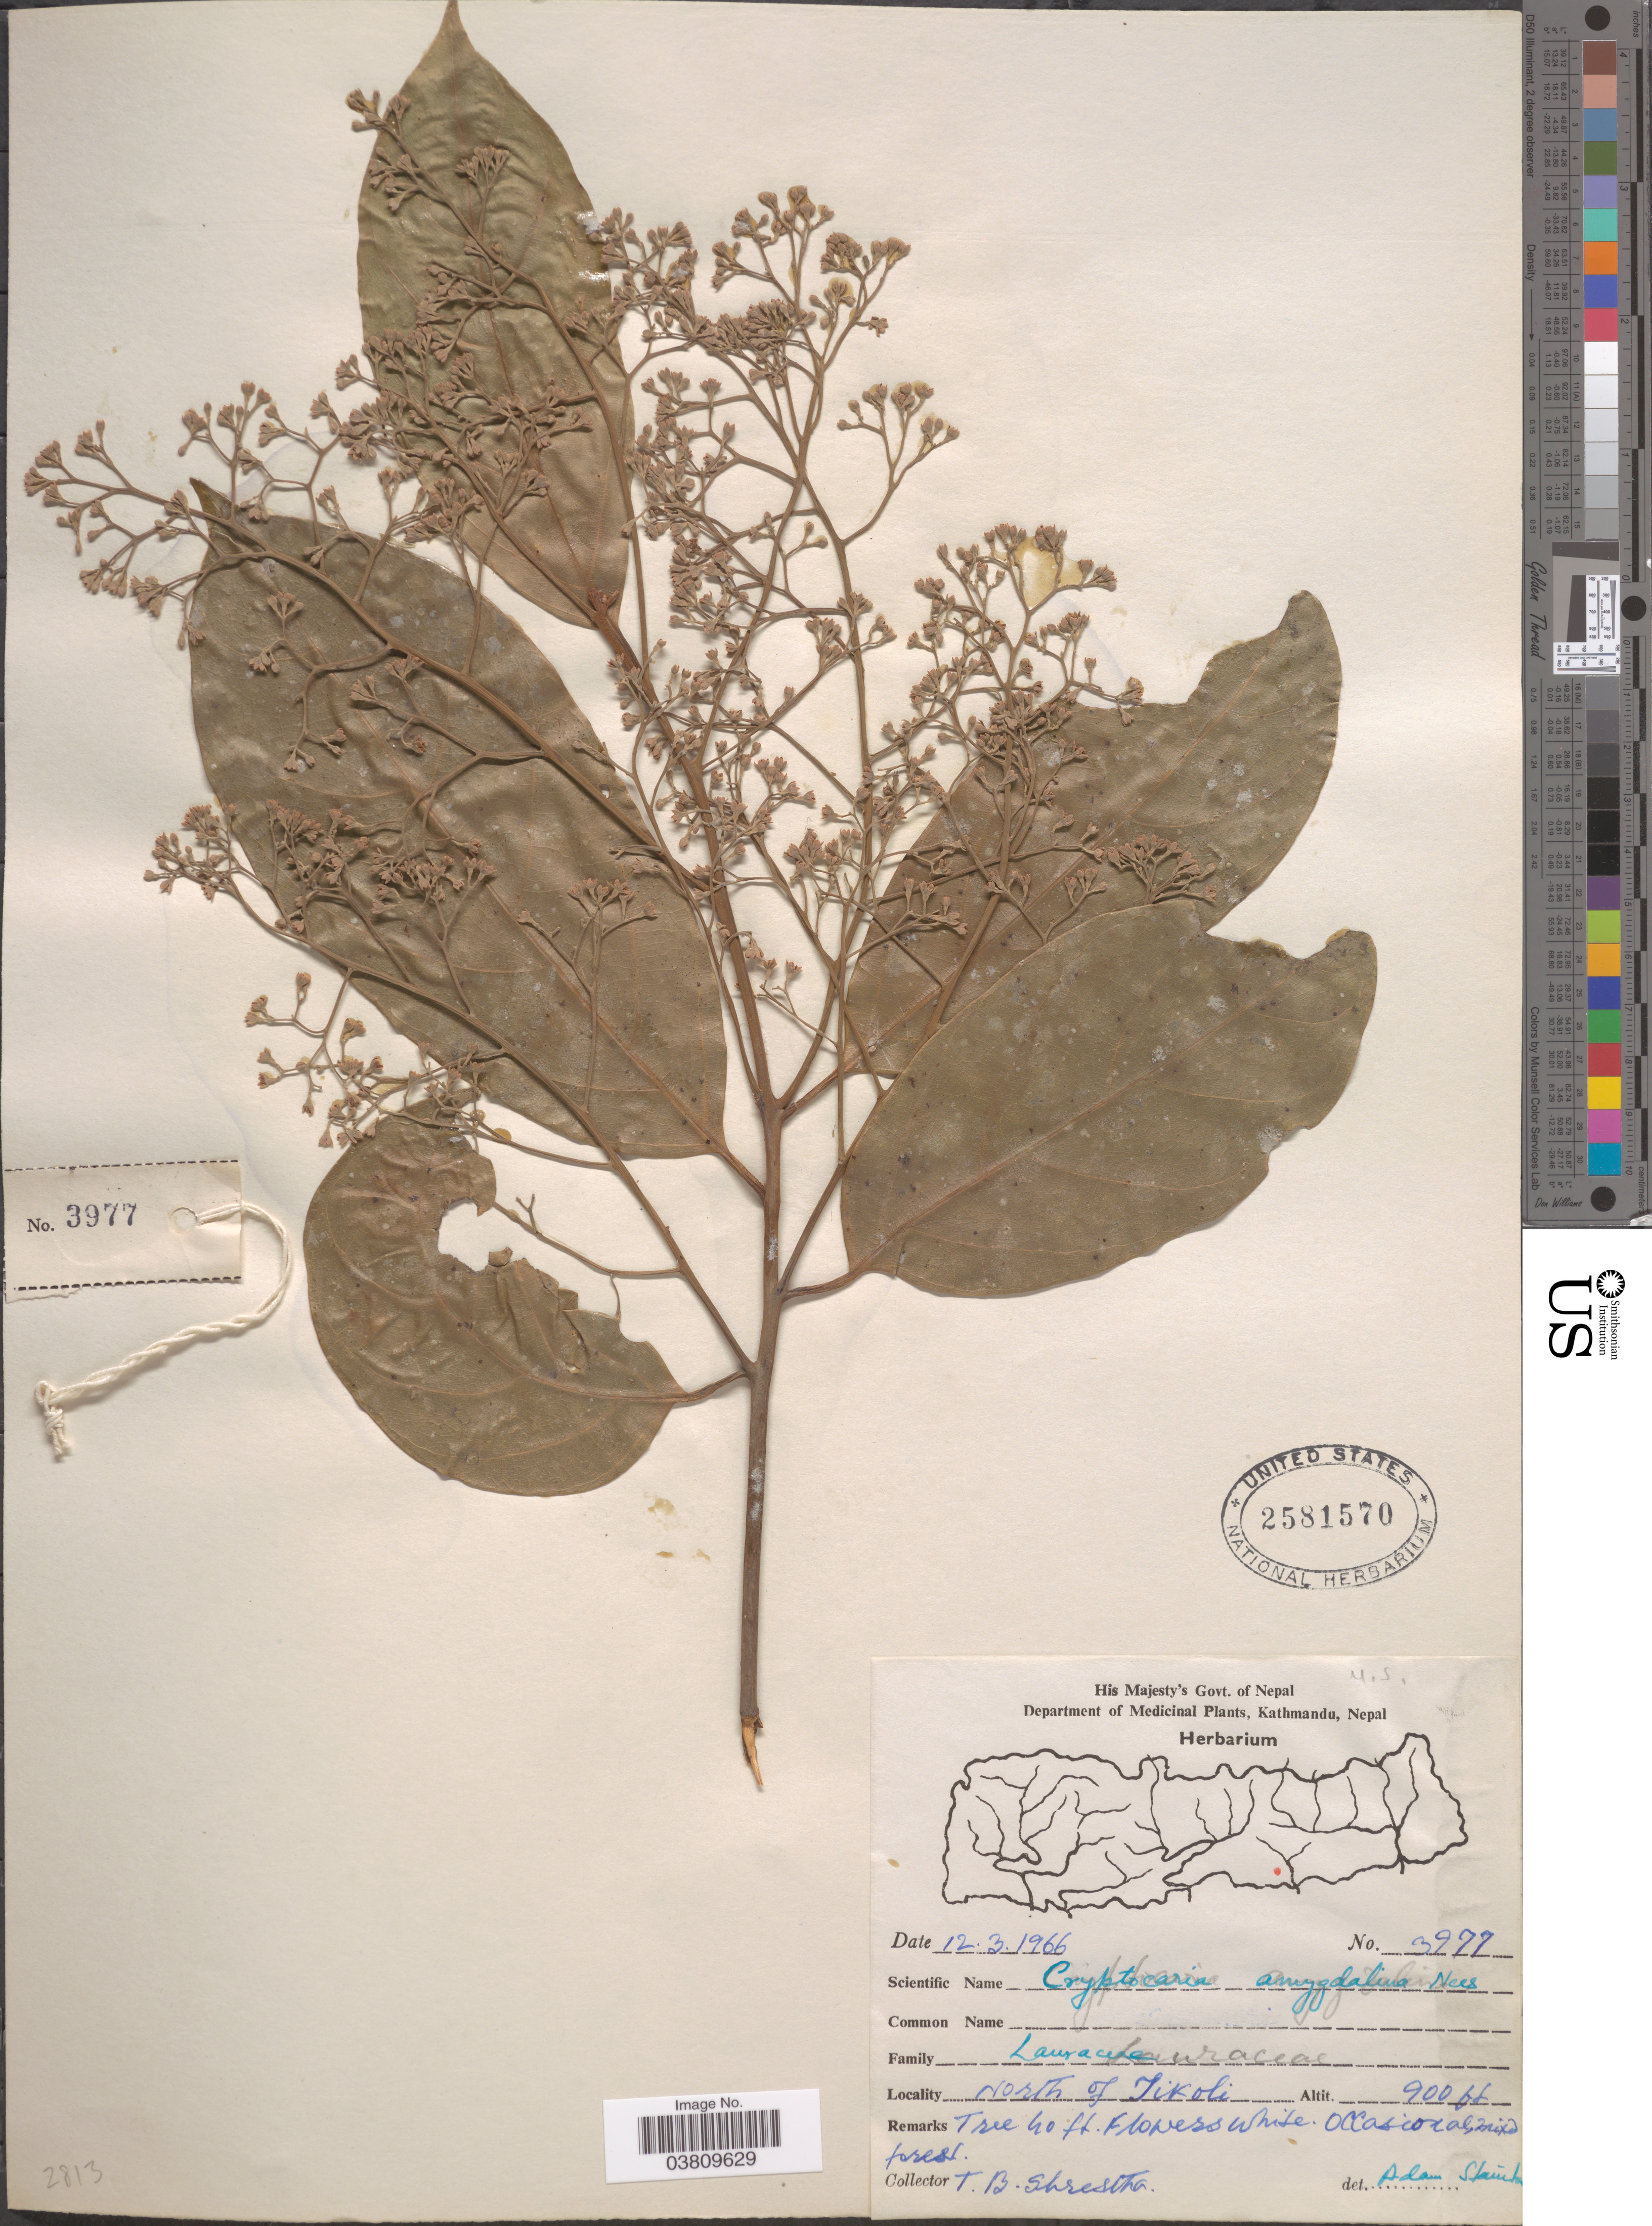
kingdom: Plantae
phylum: Tracheophyta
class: Magnoliopsida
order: Laurales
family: Lauraceae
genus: Cryptocarya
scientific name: Cryptocarya amygdalina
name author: Nees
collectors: T. B. Shrestha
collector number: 3977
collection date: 1966-03-12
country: Nepal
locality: North of Tikoli.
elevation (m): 274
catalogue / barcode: US 2581570